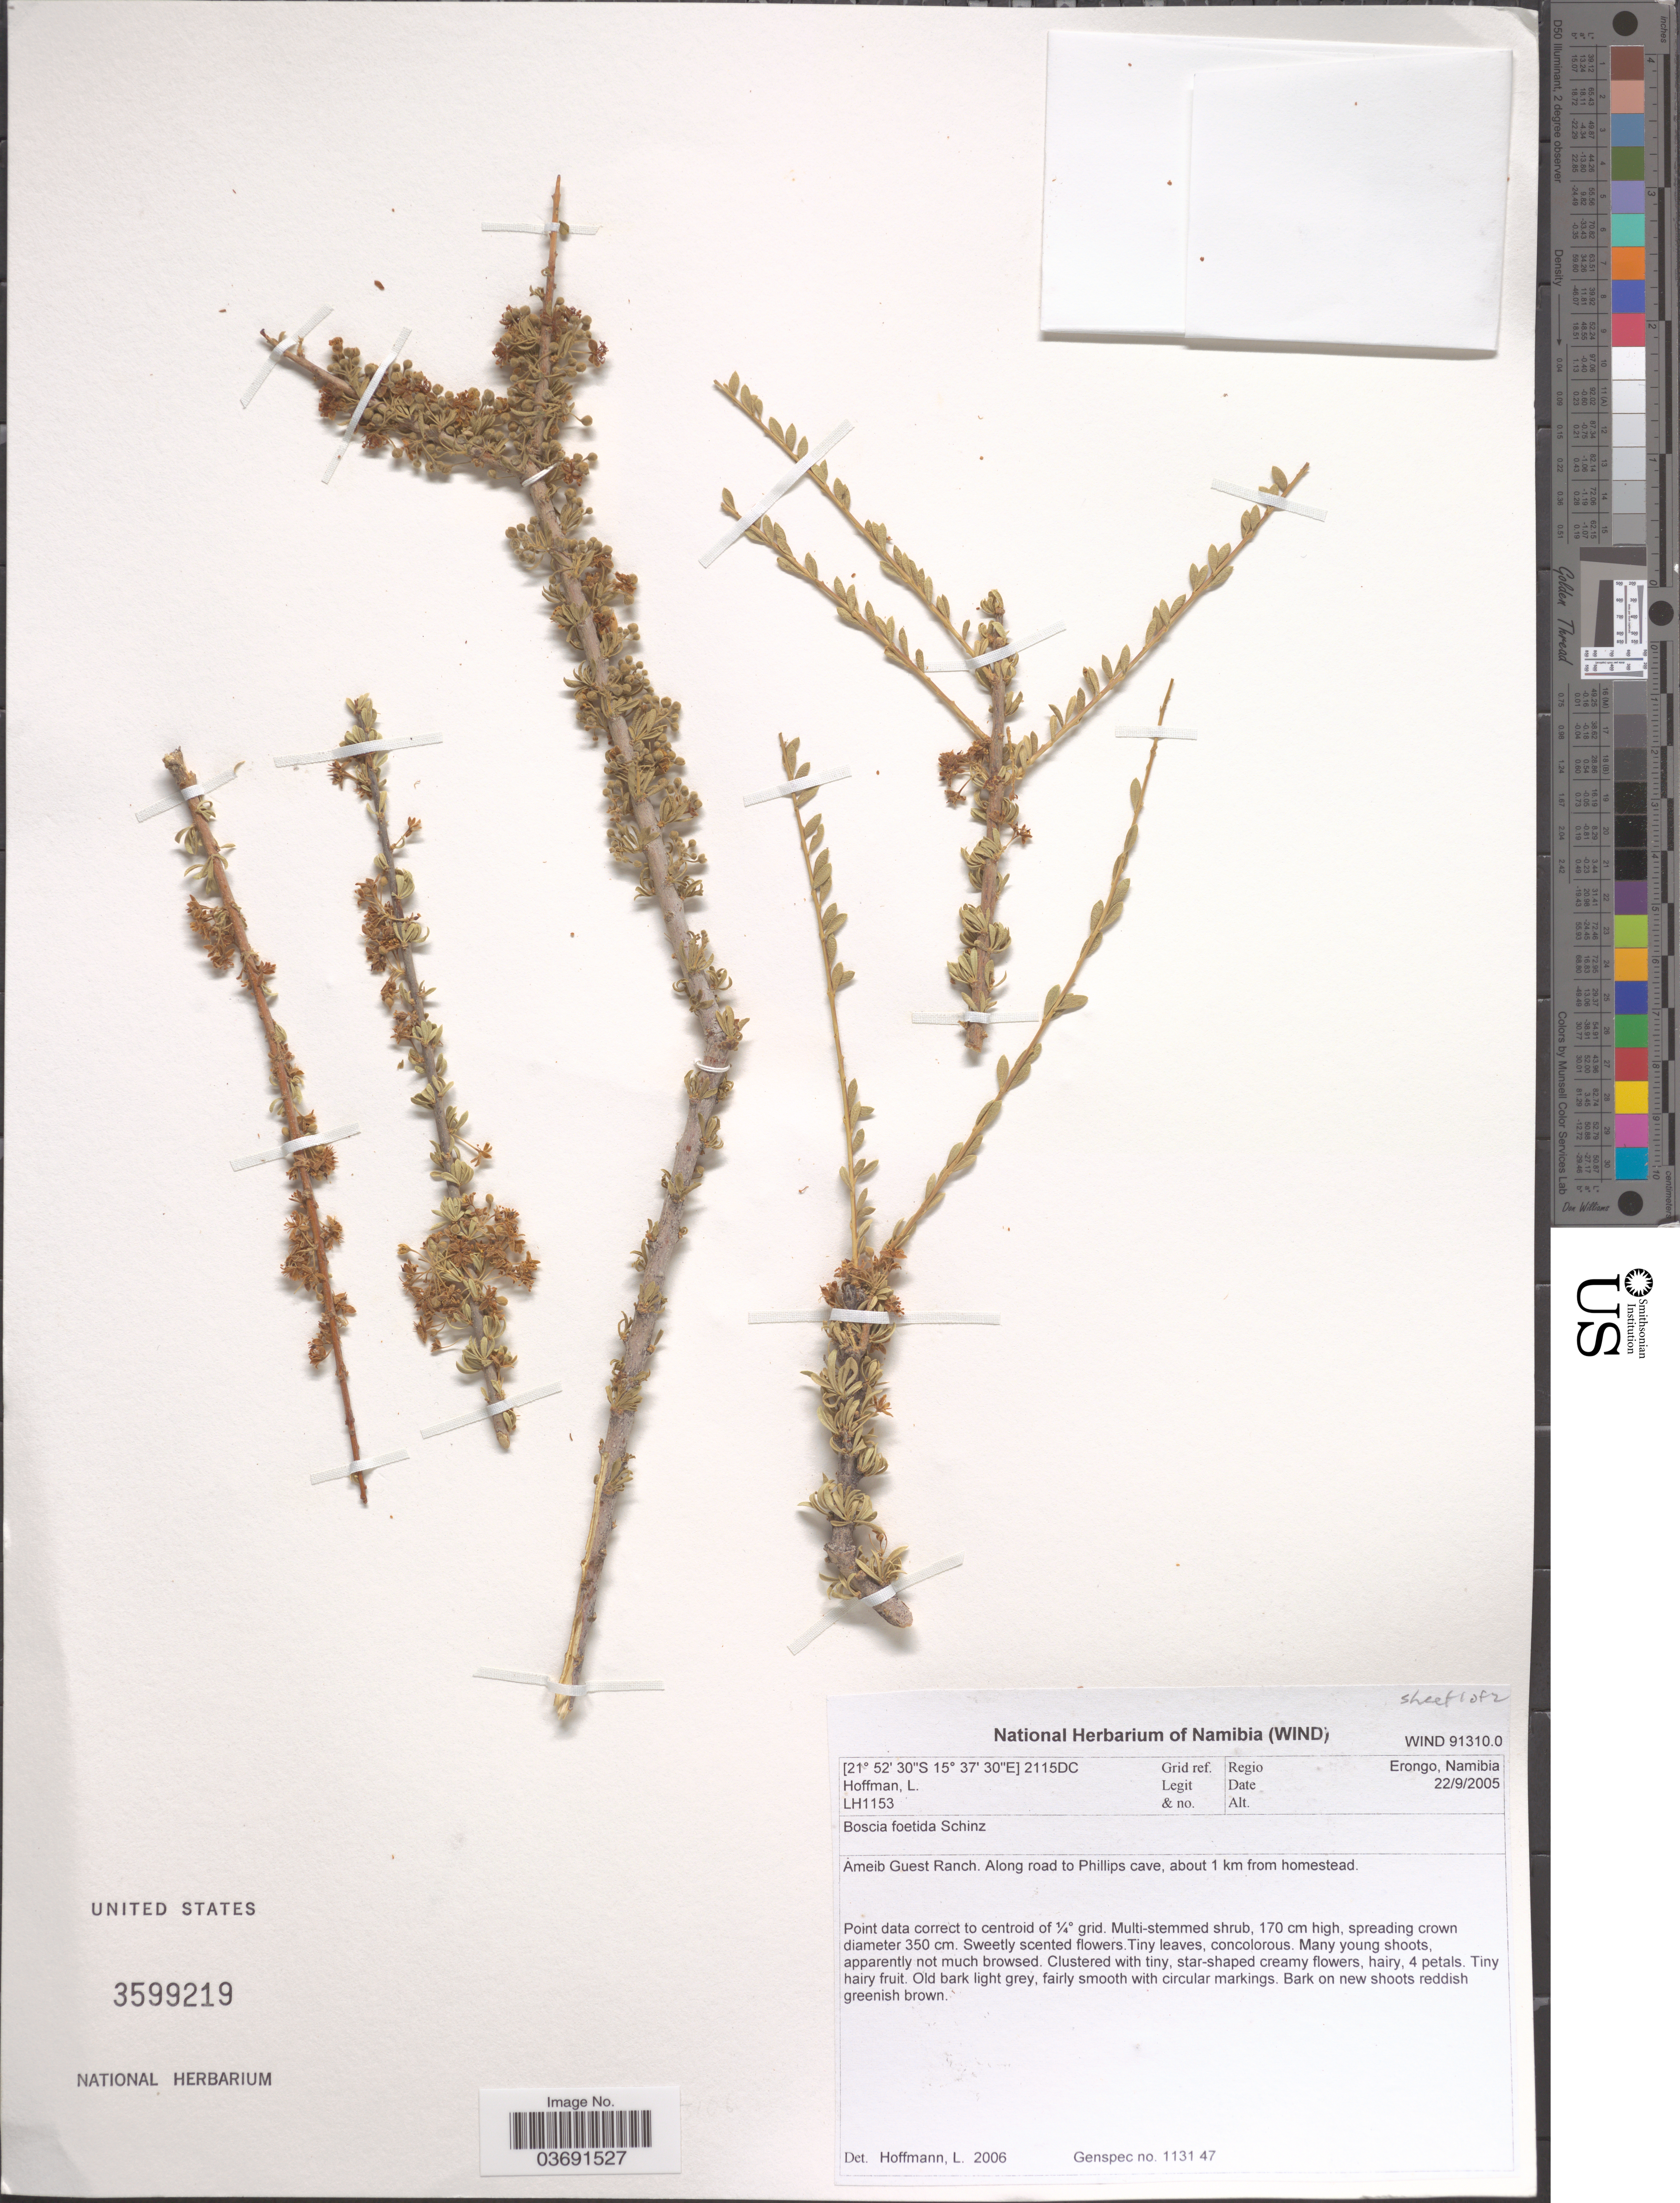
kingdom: Plantae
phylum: Tracheophyta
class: Magnoliopsida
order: Brassicales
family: Capparaceae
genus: Boscia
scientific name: Boscia foetida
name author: Schinz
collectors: L. R. Hoffman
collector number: LH1153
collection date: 2005-09-22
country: Namibia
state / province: Erongo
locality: Grid ref. 2115DC. Regio Erongo. Ameib Guest Ranch, Along road to Phillips cave, about 1 km from homestead.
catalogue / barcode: US 3599219